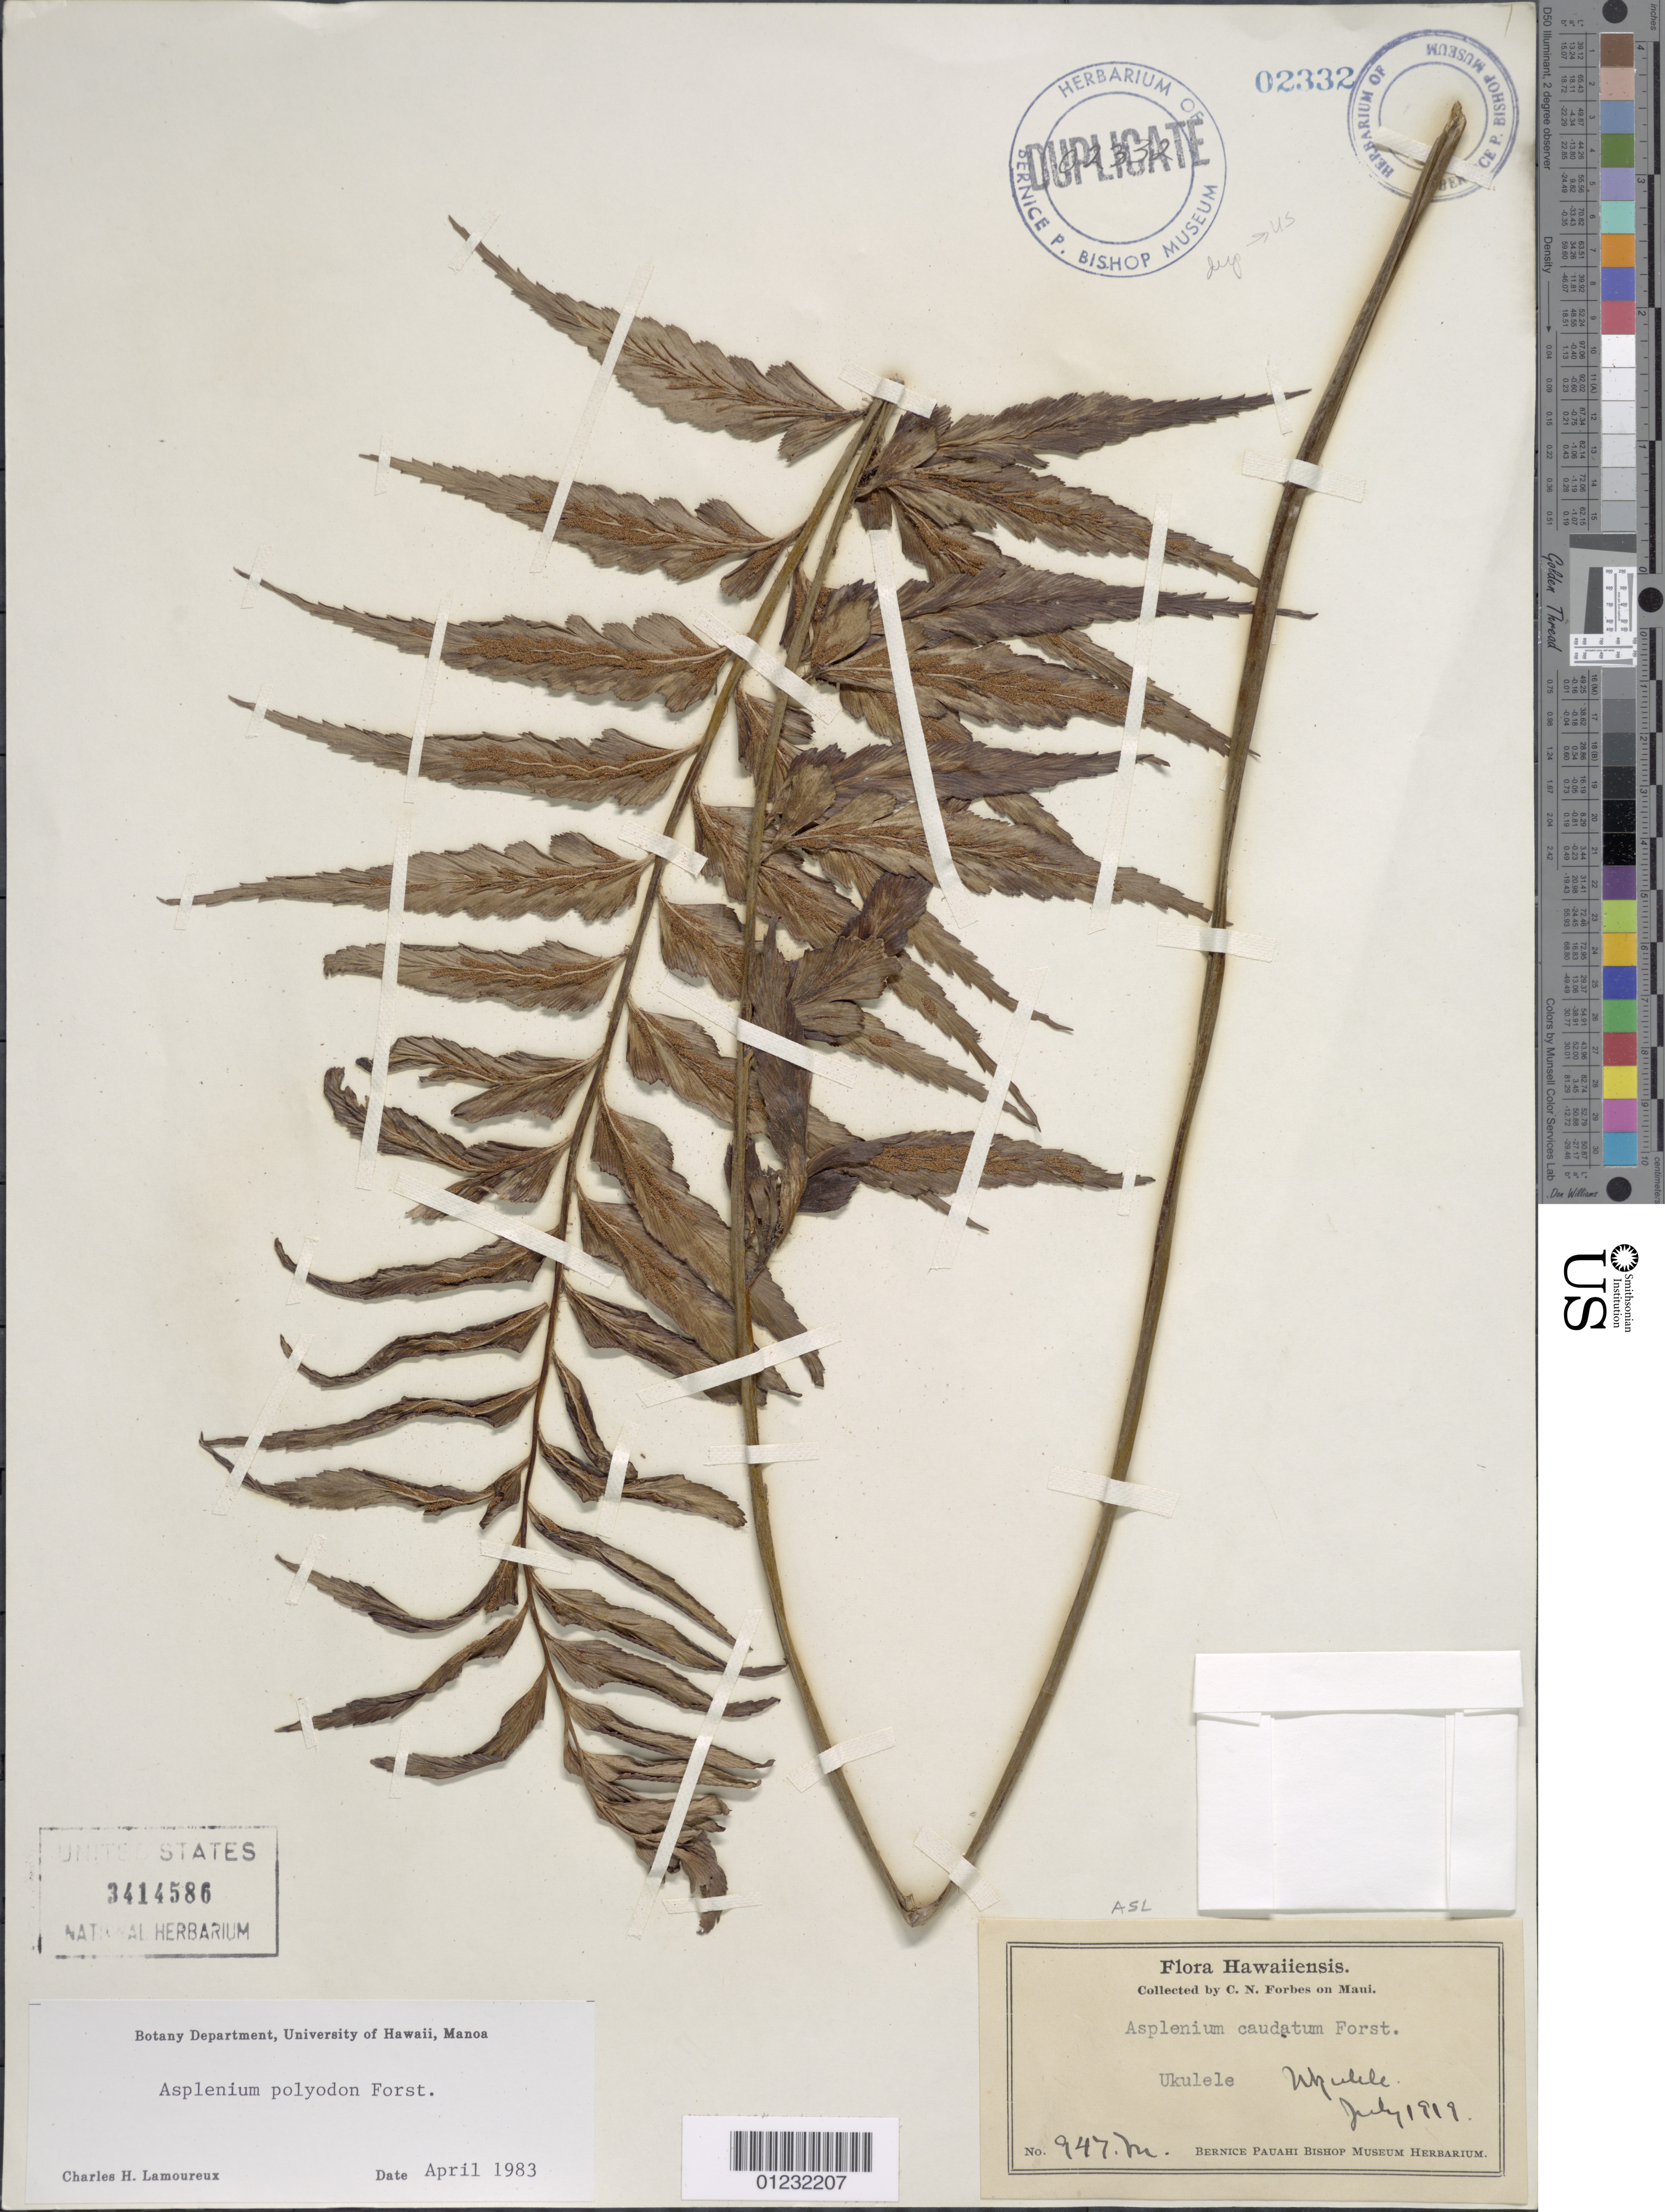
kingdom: Plantae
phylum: Tracheophyta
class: Polypodiopsida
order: Polypodiales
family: Aspleniaceae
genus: Asplenium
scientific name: Asplenium polyodon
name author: G. Forst.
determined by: Lamoureux, C. H.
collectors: C. N. Forbes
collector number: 947.M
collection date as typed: Jul 1919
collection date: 1919-07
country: United States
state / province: Hawaii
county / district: Maui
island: Maui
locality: Ukulele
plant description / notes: Voucher, State contract UCI1998-1 (ESP)-042 field no. Hawaii 259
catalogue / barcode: US 3414586